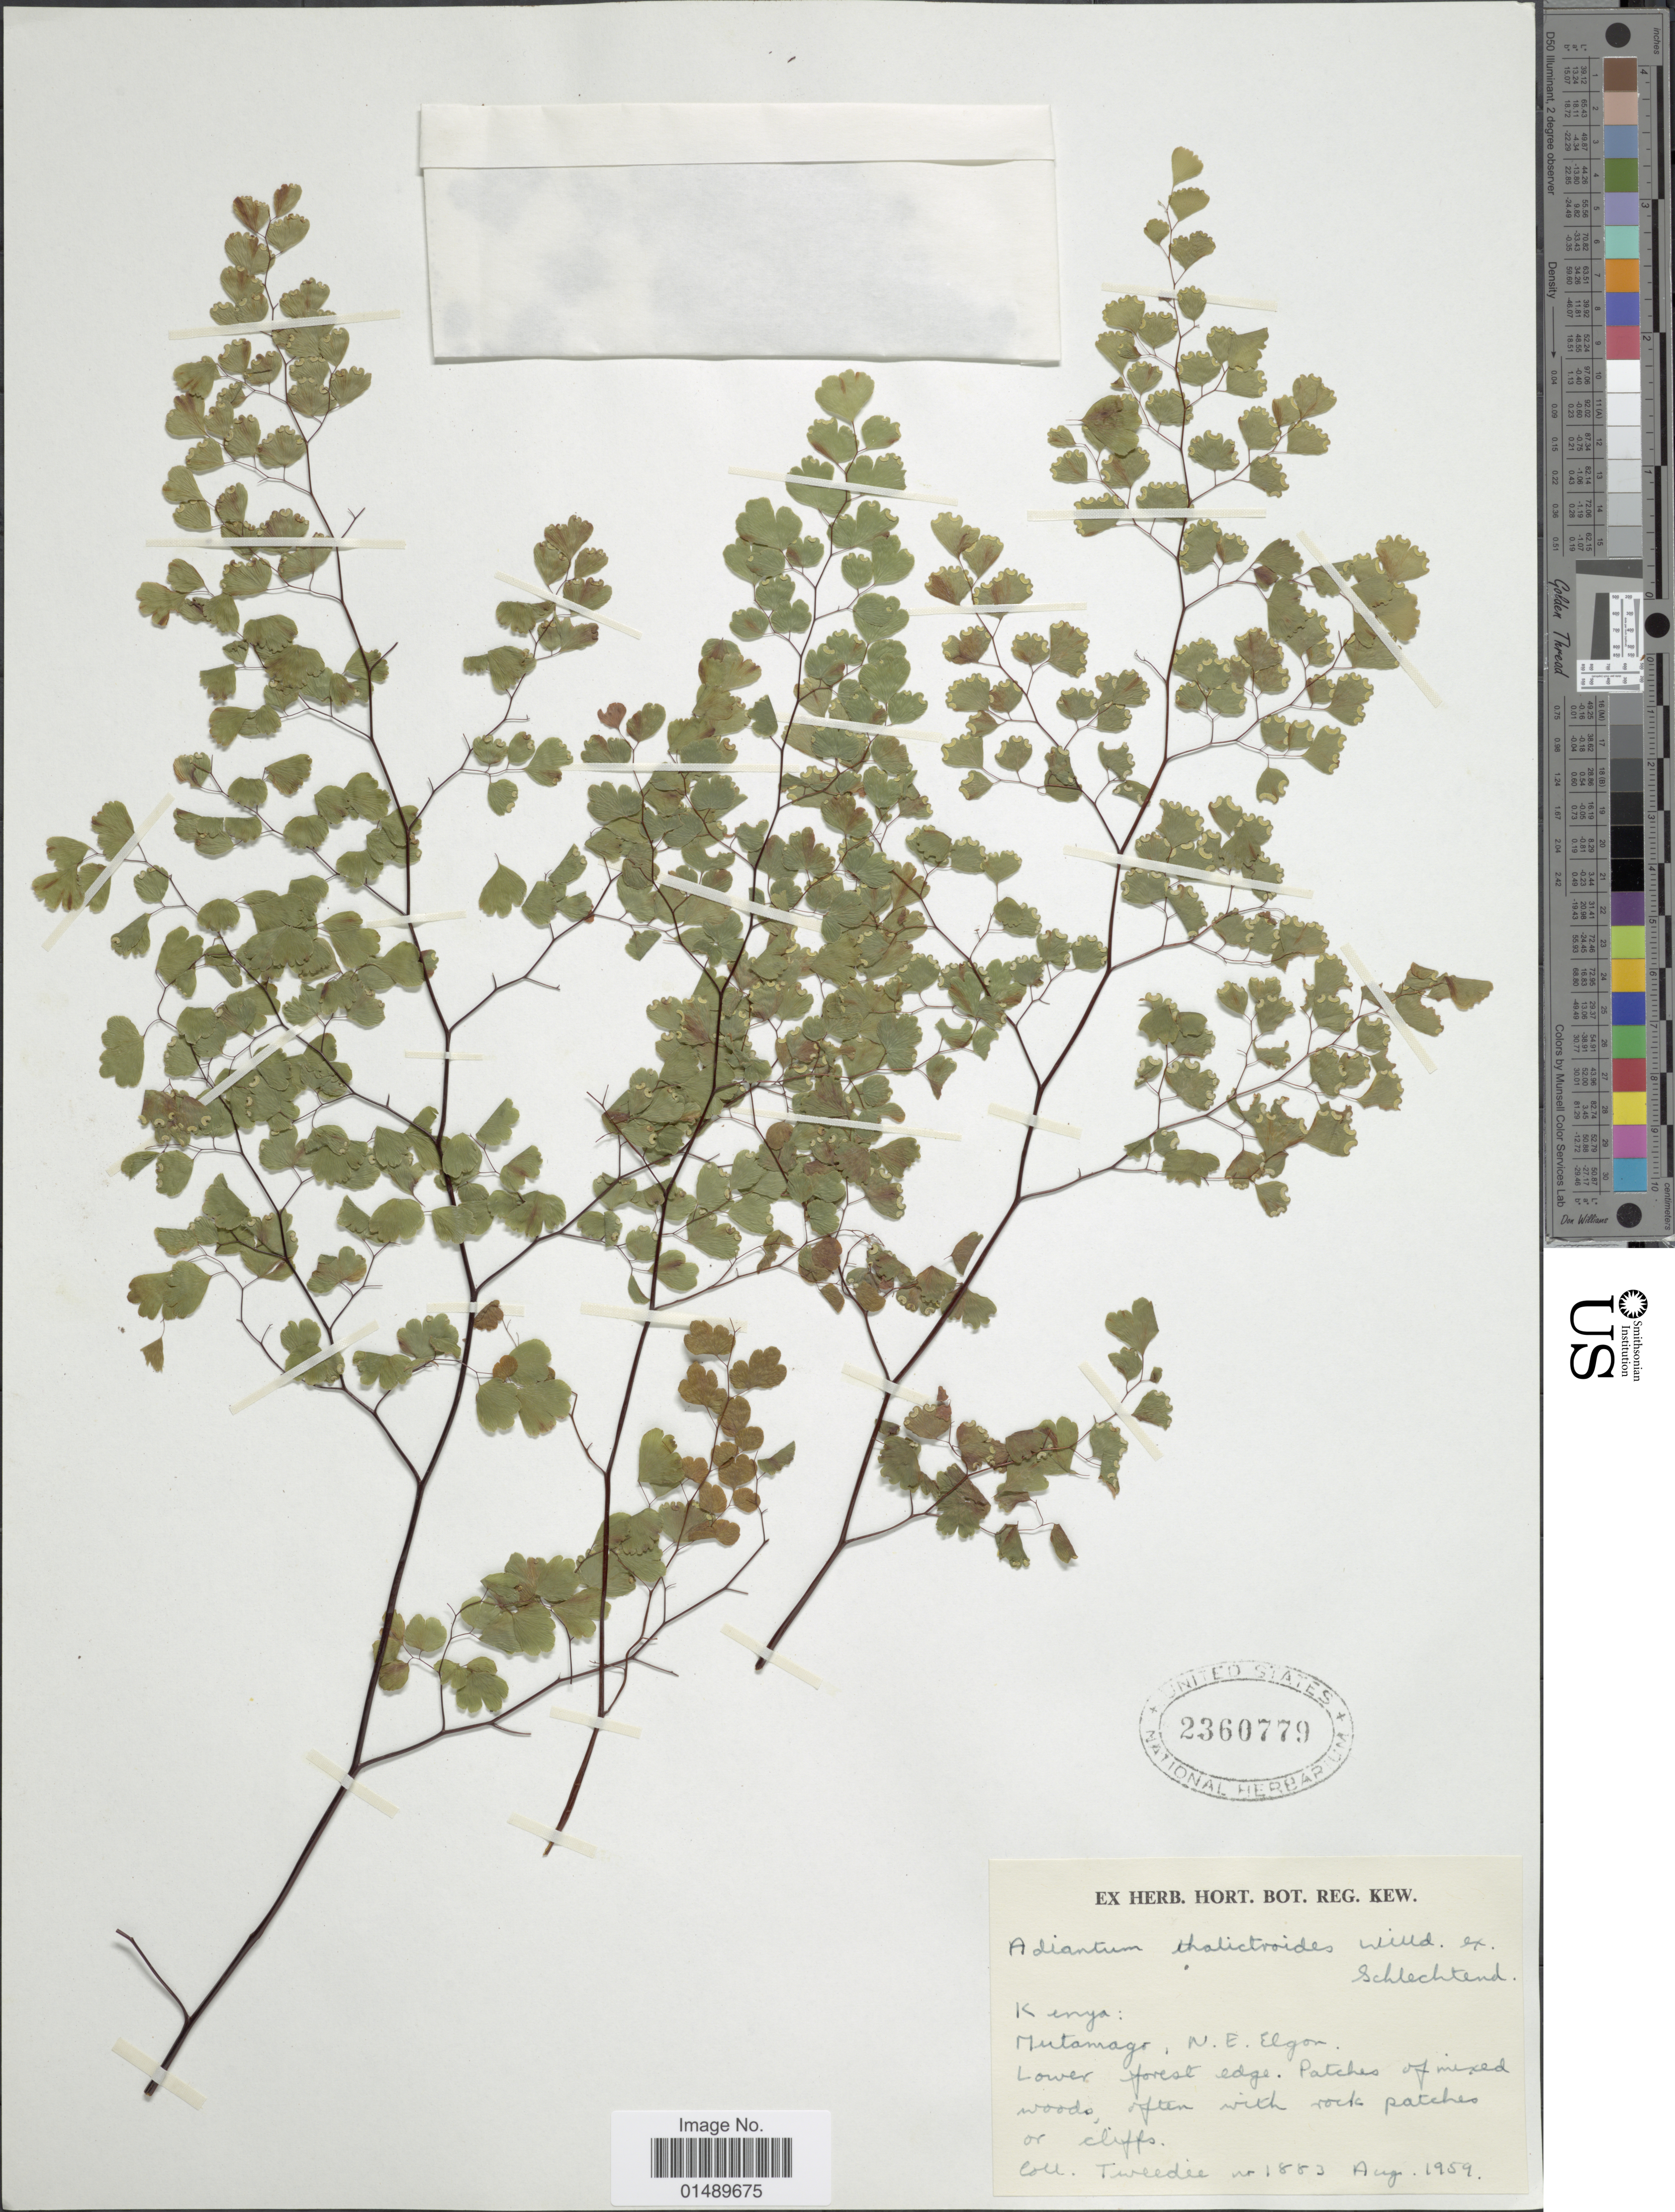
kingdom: Plantae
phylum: Tracheophyta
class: Polypodiopsida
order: Polypodiales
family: Pteridaceae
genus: Adiantum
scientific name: Adiantum thalictroides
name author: Willd. ex Schltdl.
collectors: -- Tweedie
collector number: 1883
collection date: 1959-08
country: Kenya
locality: Mutamago, N. E. Elgon.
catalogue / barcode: US 2360779